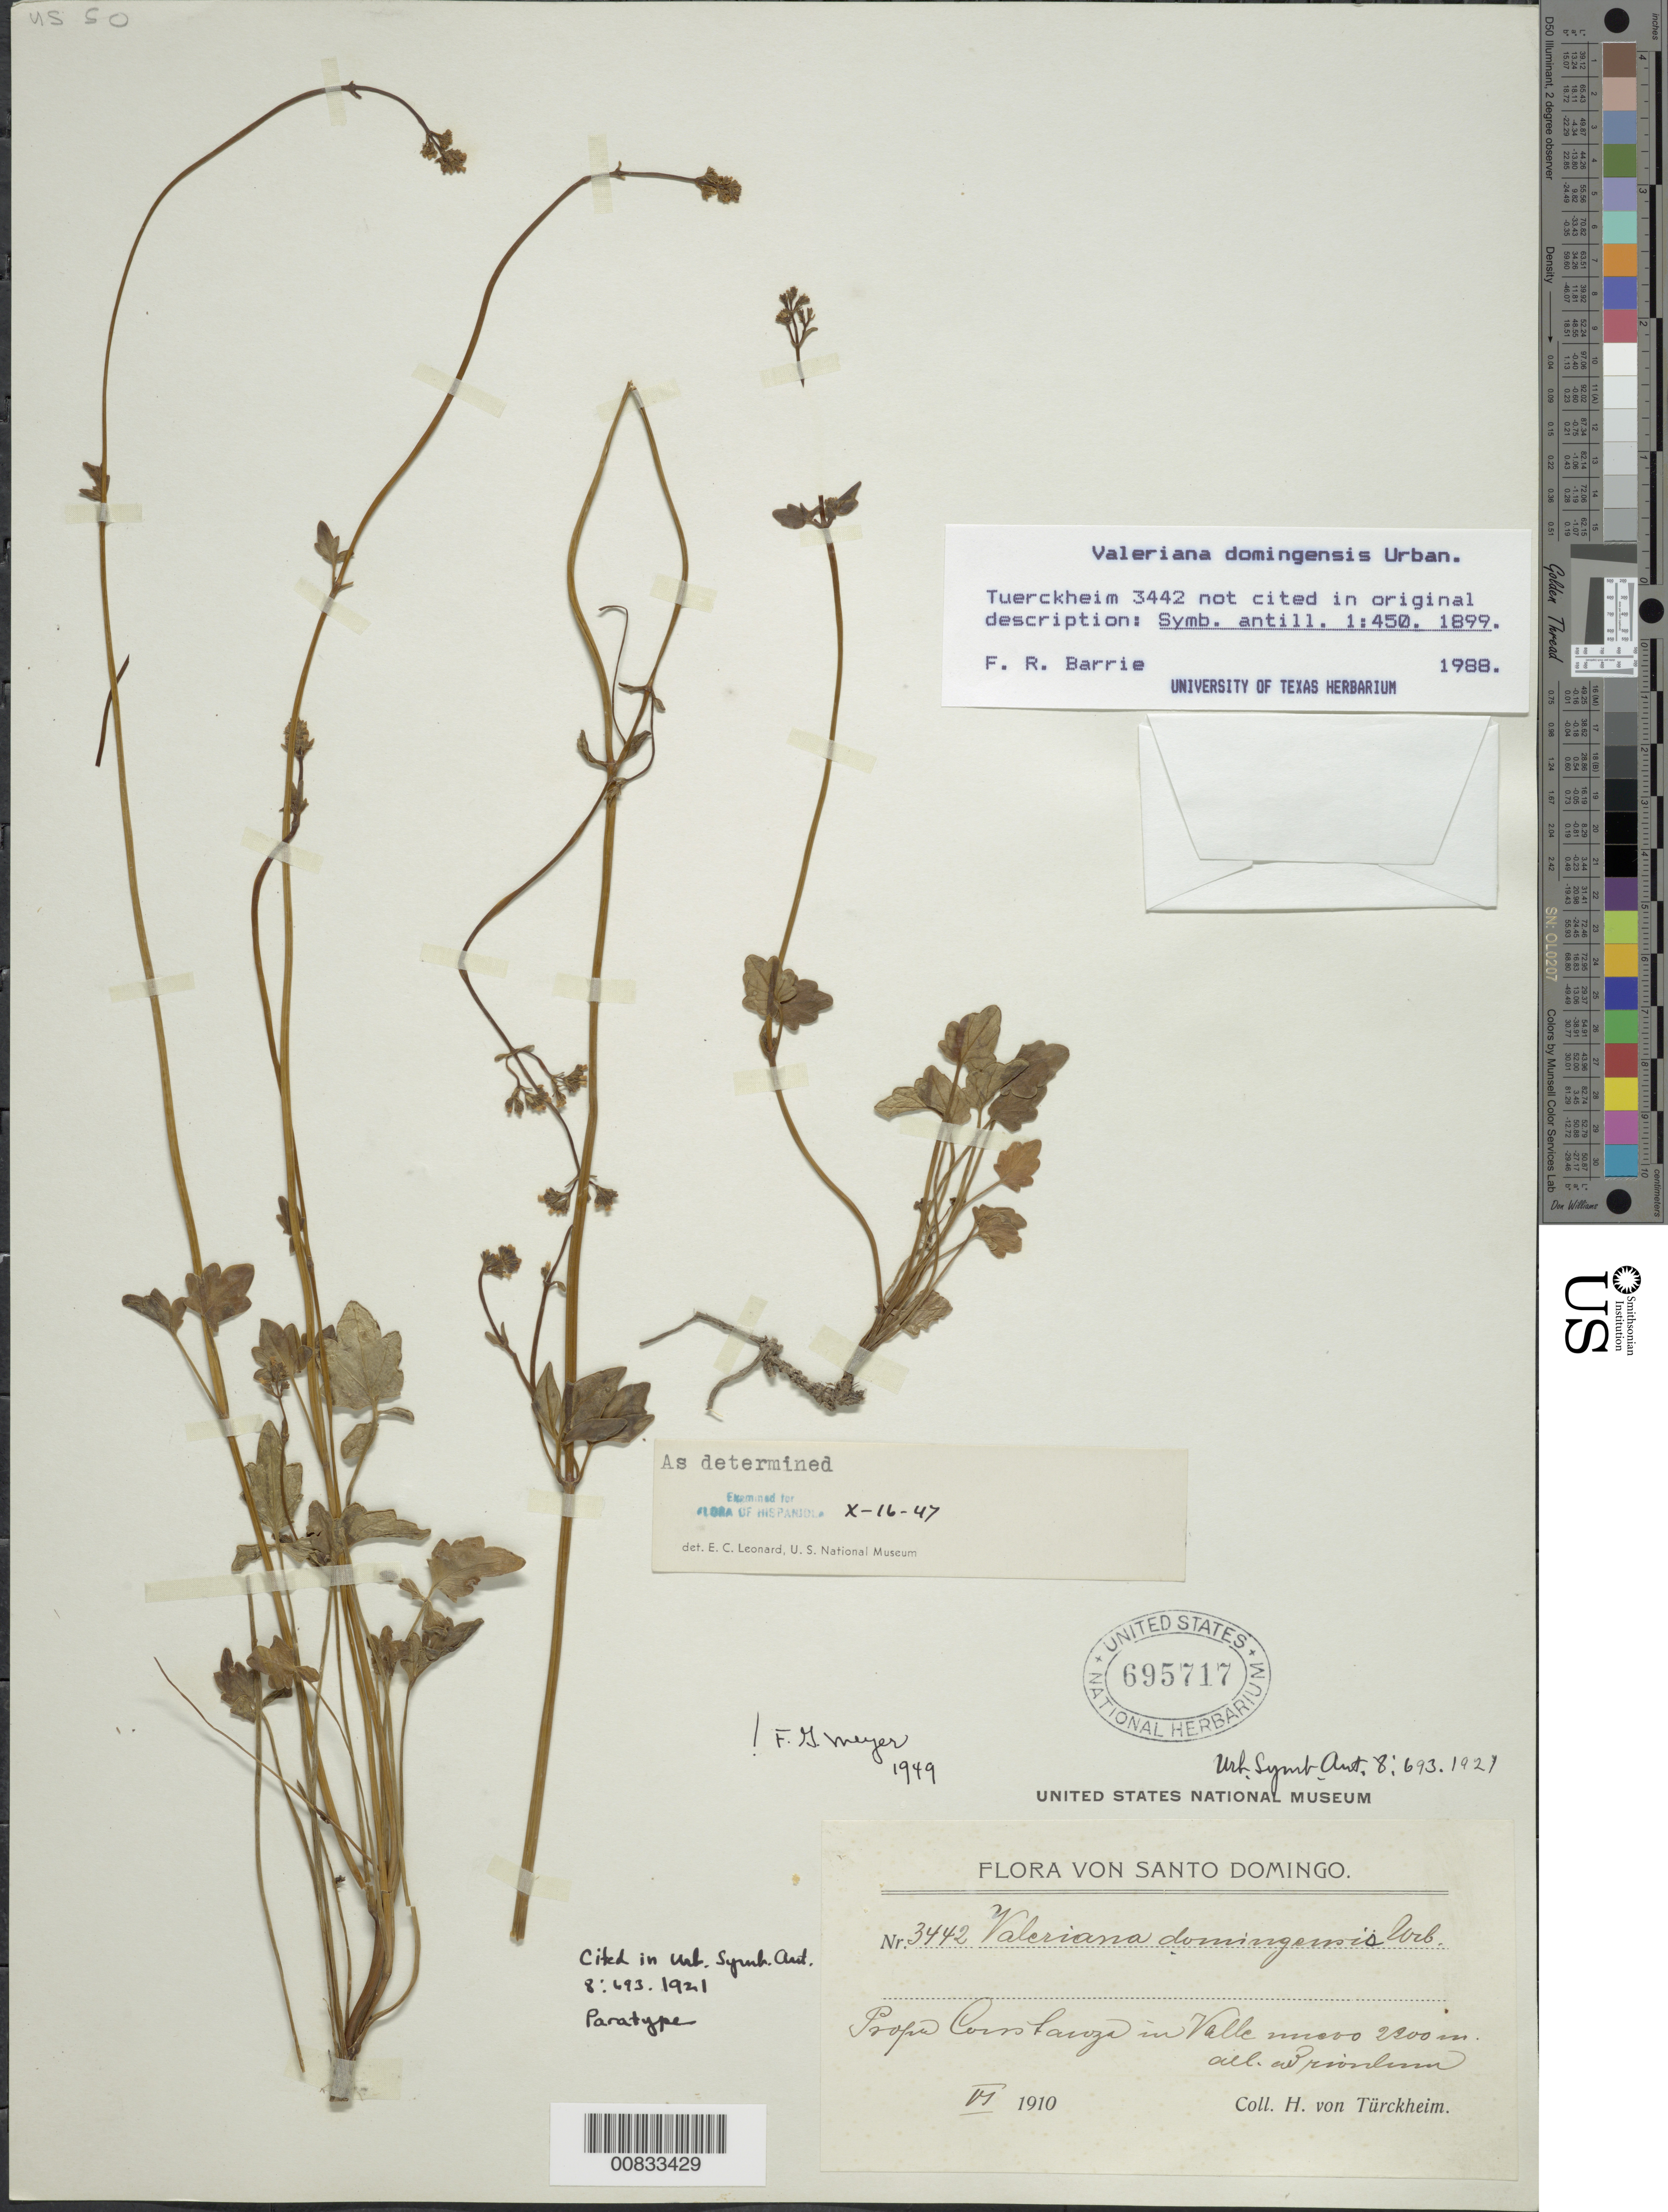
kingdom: Plantae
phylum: Tracheophyta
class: Magnoliopsida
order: Dipsacales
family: Caprifoliaceae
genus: Valeriana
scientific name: Valeriana domingensis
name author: Urb.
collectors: H. von Türckheim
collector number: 3442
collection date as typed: Jun 1919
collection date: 1919-06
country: Dominican Republic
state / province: La Vega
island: Hispaniola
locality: Constanza, Valle Nuevo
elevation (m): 2200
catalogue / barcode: US 695717